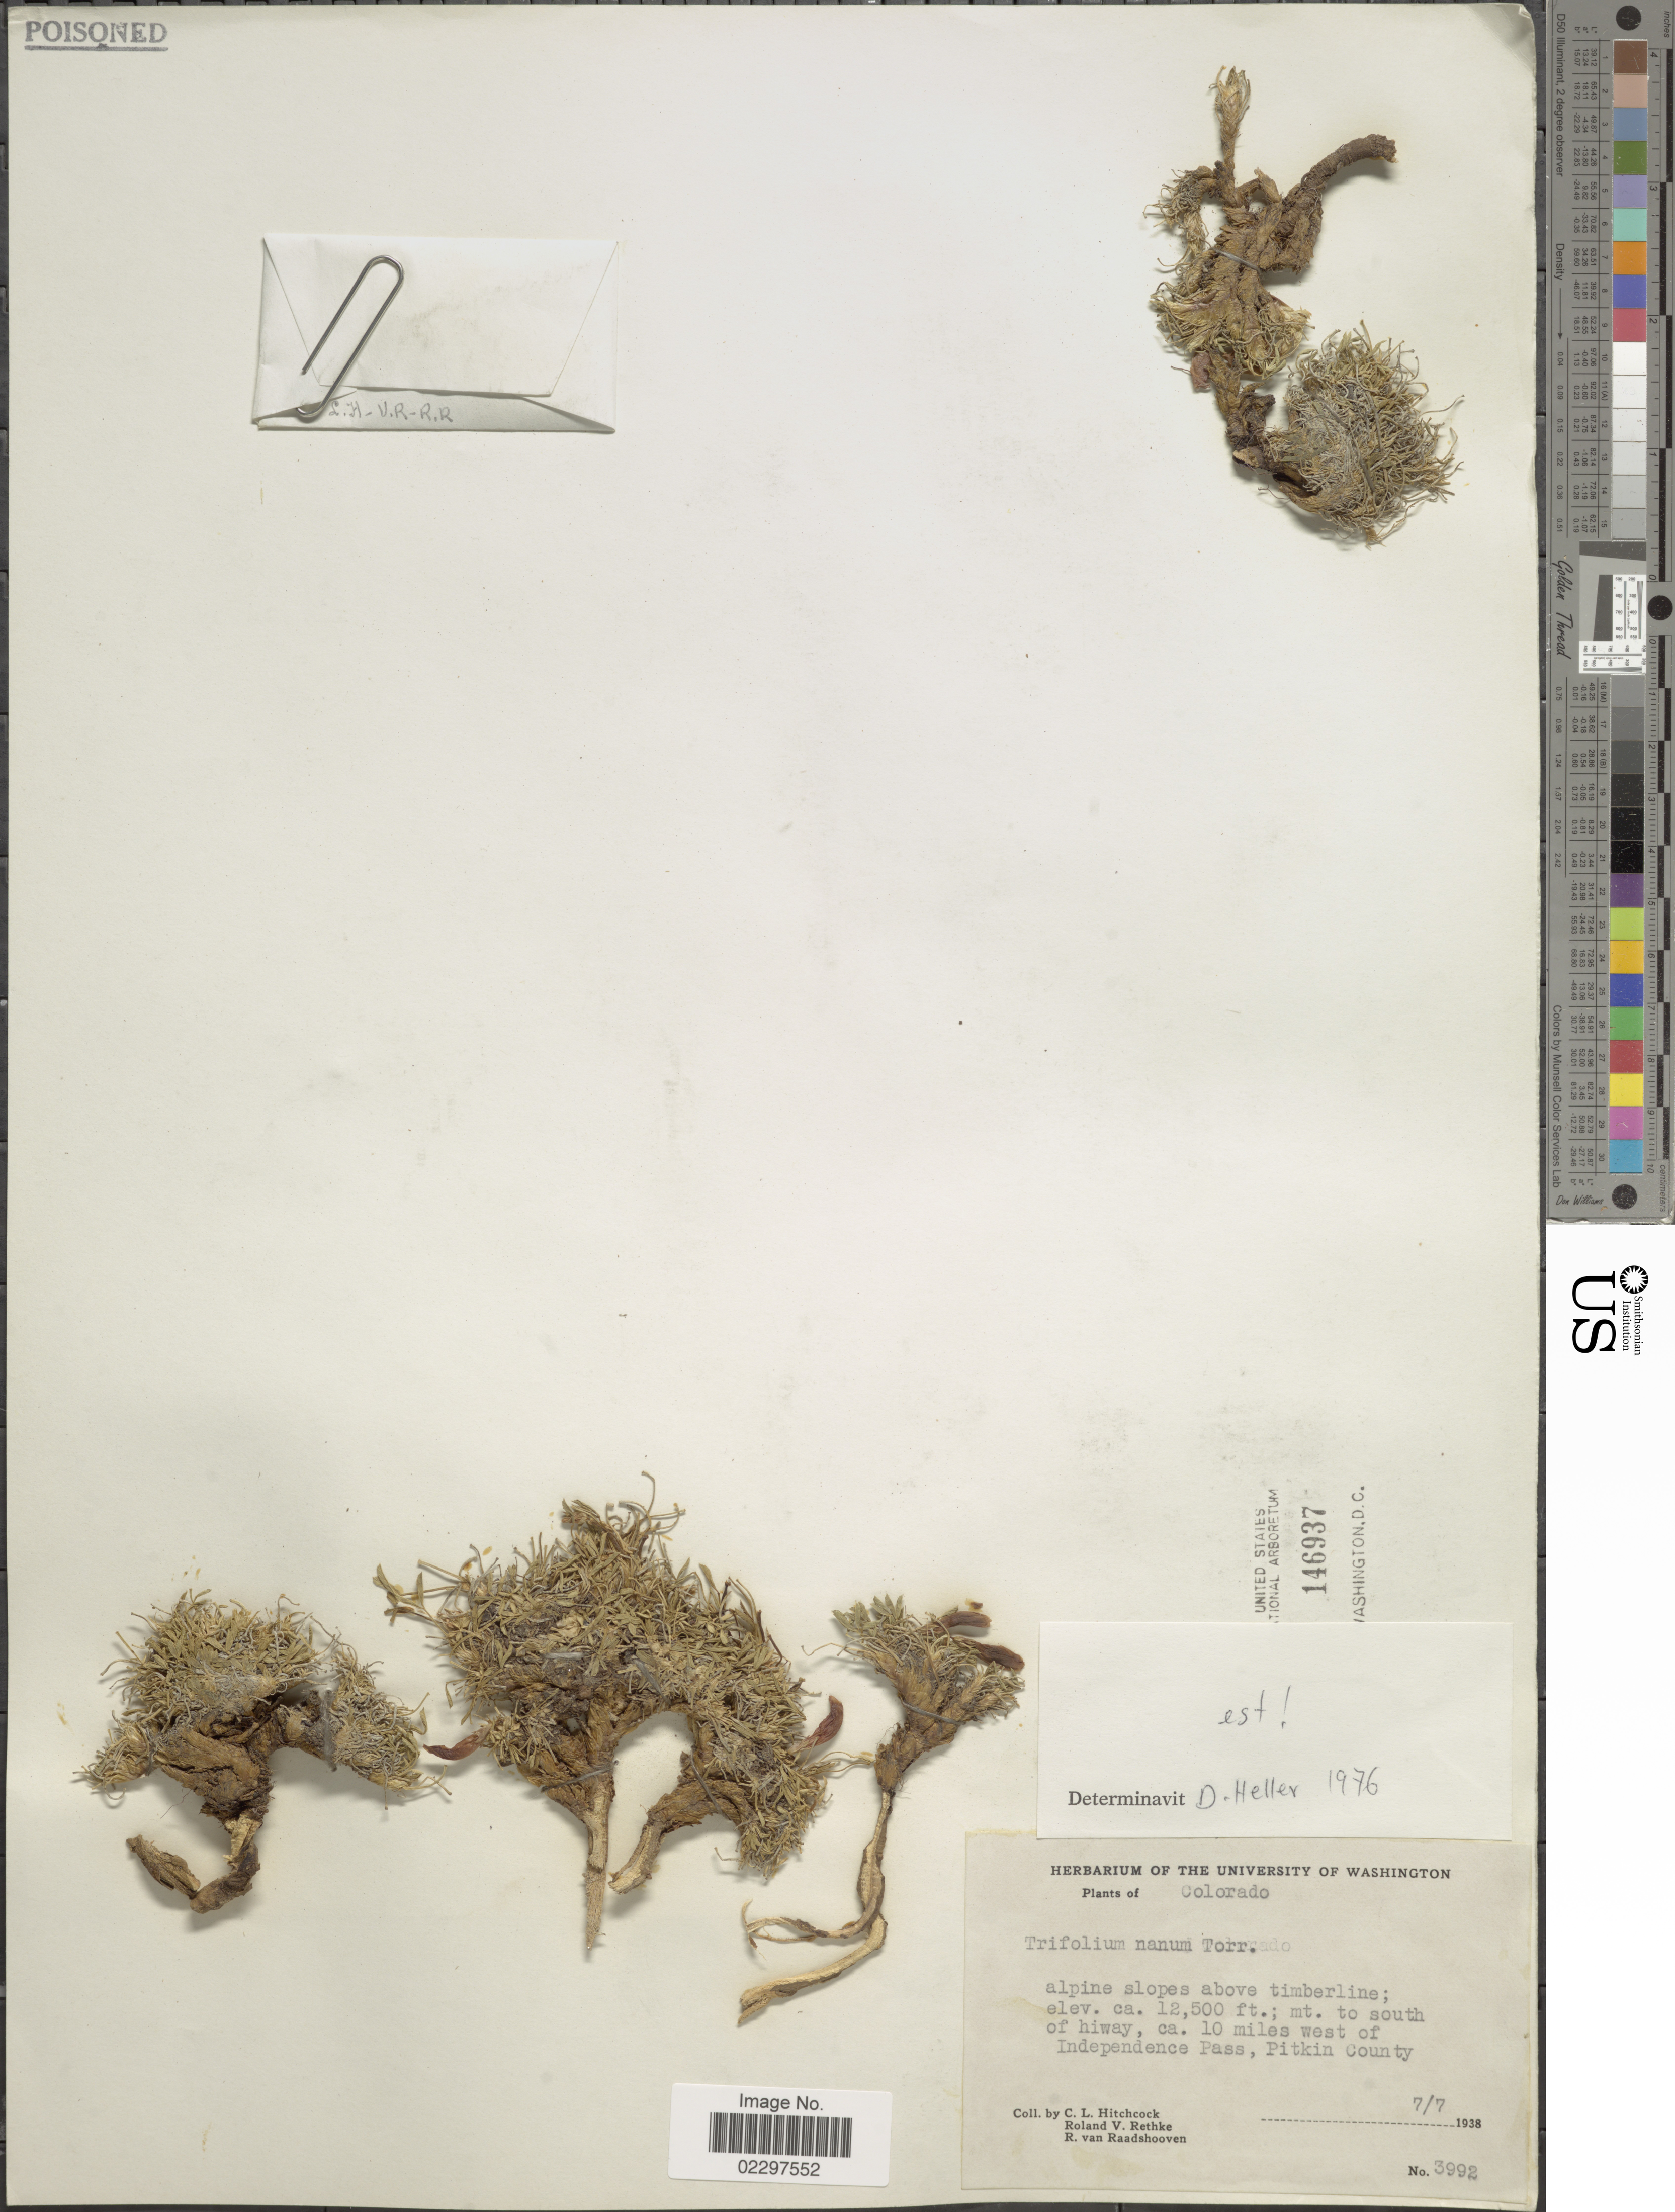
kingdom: Plantae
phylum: Tracheophyta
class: Magnoliopsida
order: Fabales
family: Fabaceae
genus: Trifolium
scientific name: Trifolium nanum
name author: Torr.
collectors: C. L. Hitchcock, R. Rethke & R. Raadshooven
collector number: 3992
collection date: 1938-07-07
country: United States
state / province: Colorado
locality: Mt. to south of hiway, ca. 10 miles west of Independence Pass, Pitkin County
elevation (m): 3810